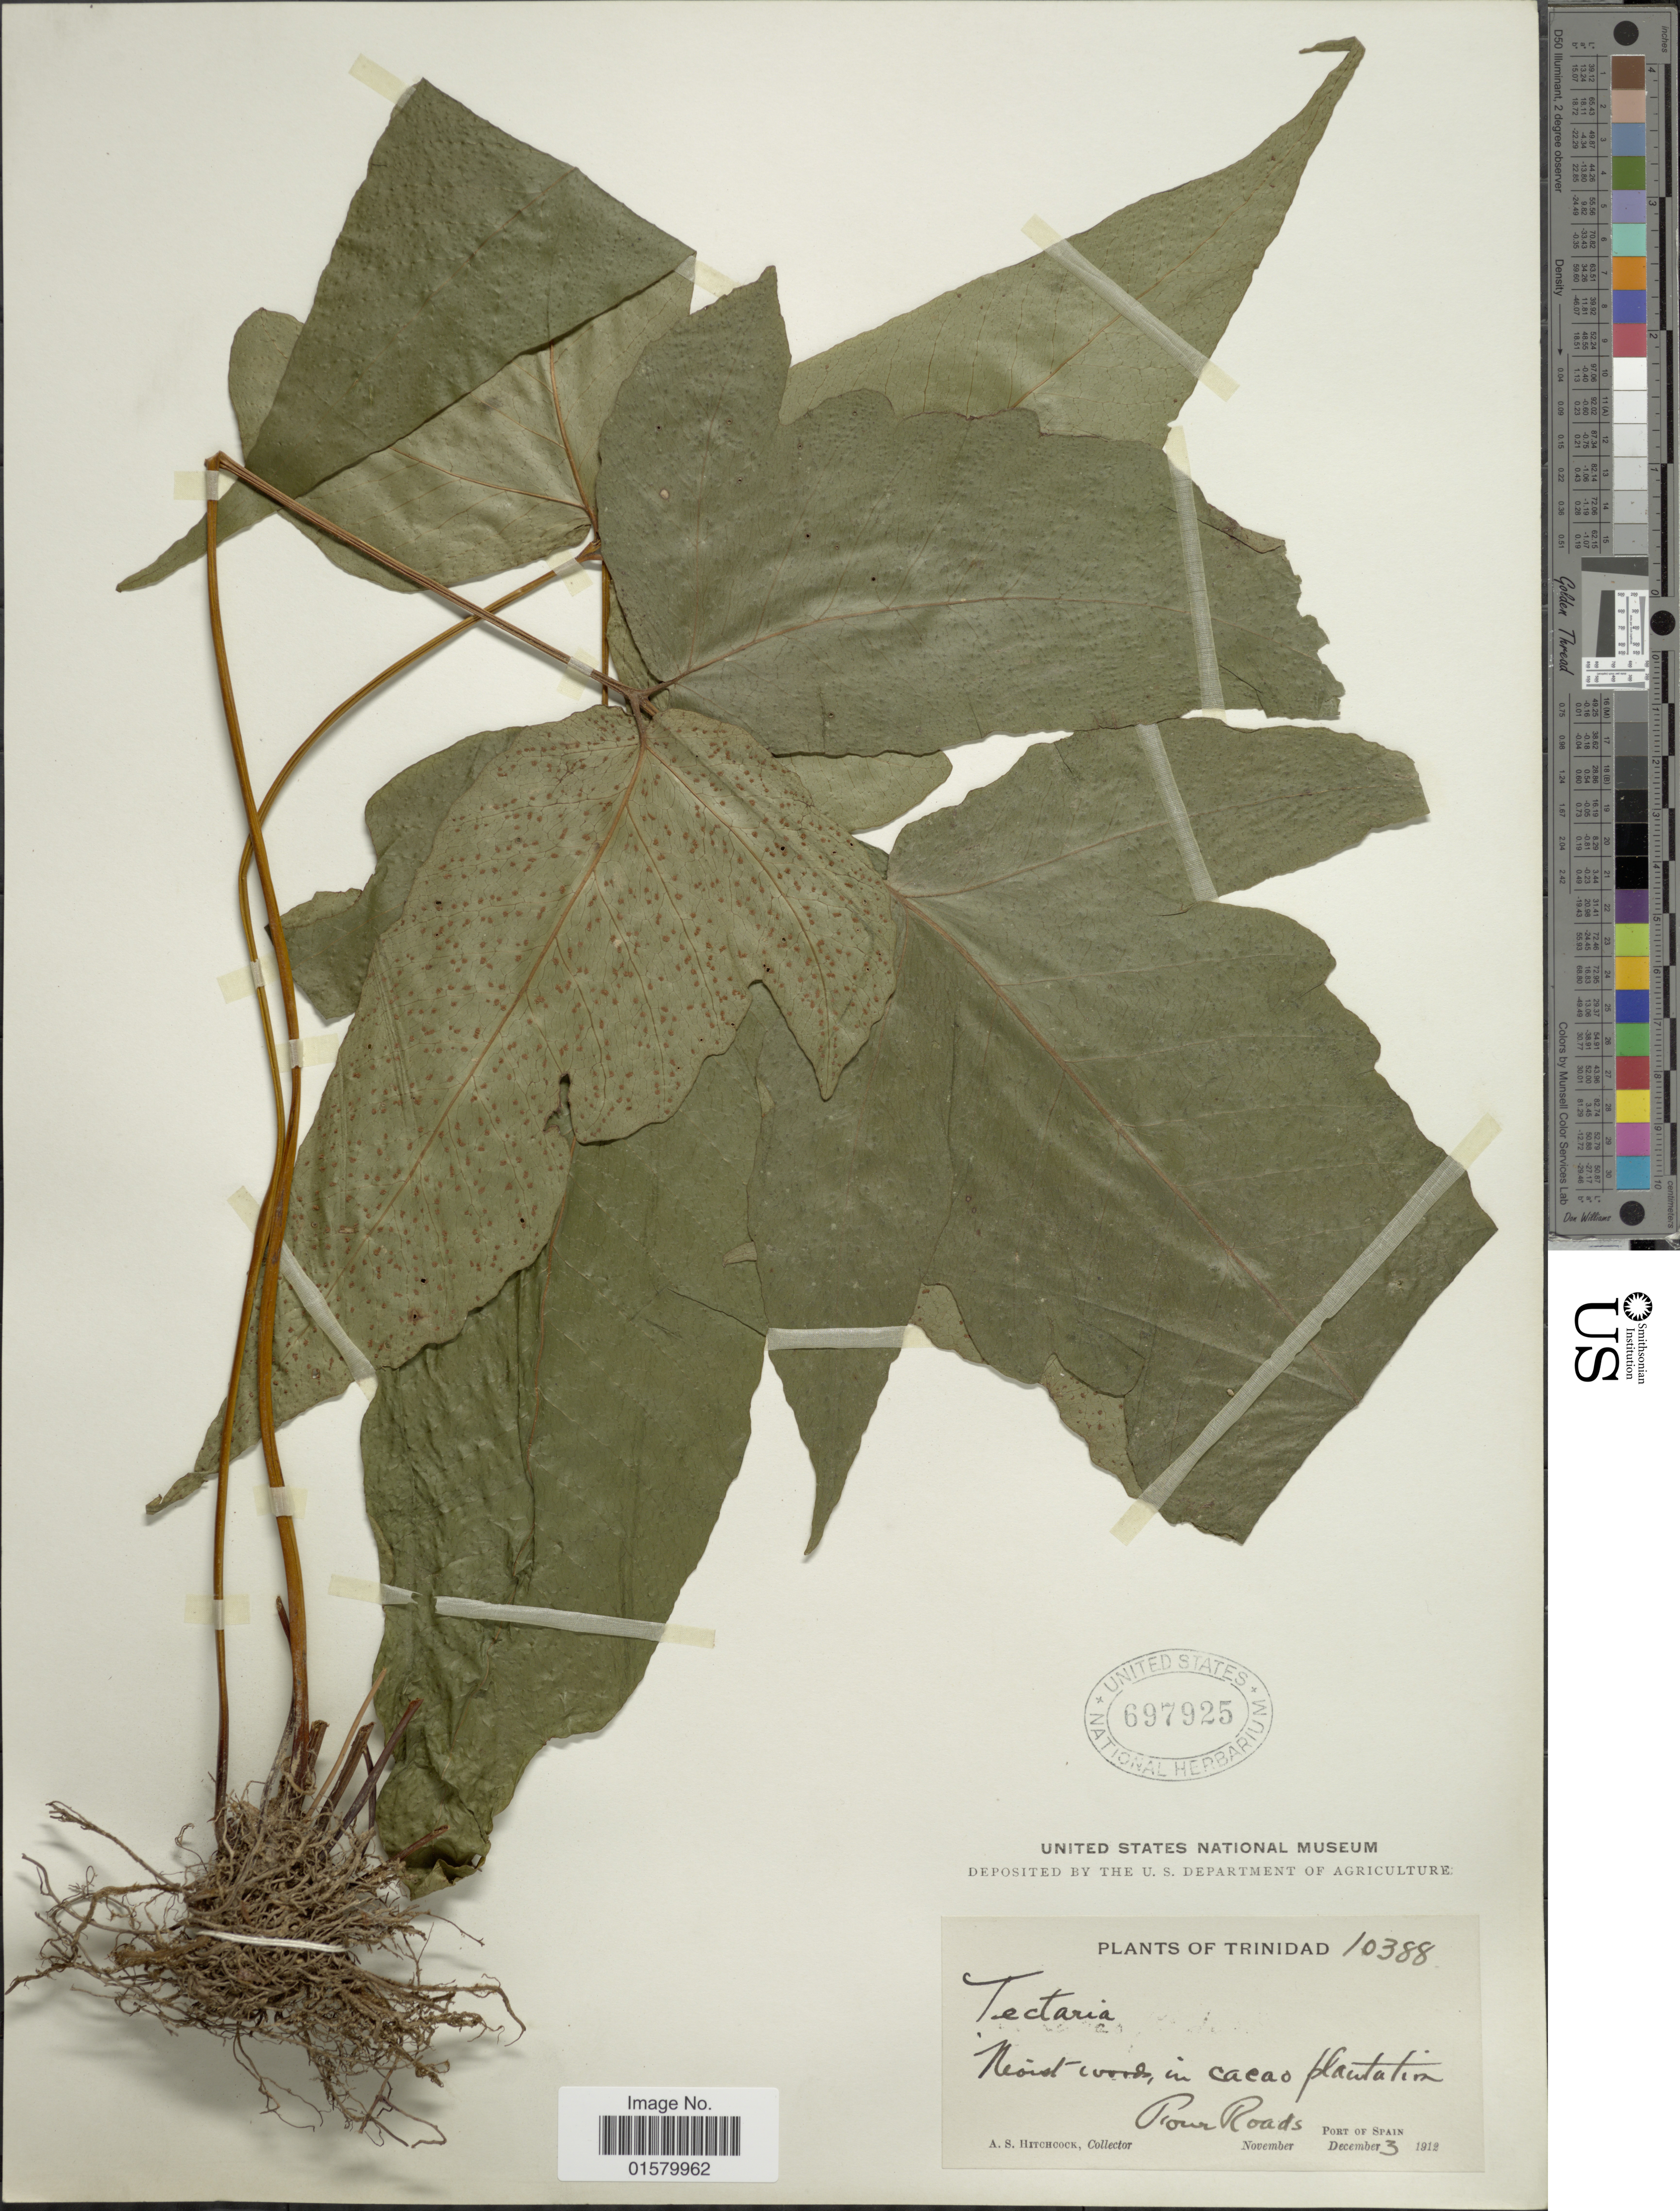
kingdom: Plantae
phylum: Tracheophyta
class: Polypodiopsida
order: Polypodiales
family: Tectariaceae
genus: Tectaria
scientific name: Tectaria trifoliata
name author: (L.) Cav.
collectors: A. S. Hitchcock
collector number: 10388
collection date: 1912-12-03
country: Trinidad and Tobago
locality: Trinidad, Four Roads, Port of Spain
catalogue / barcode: US 697925